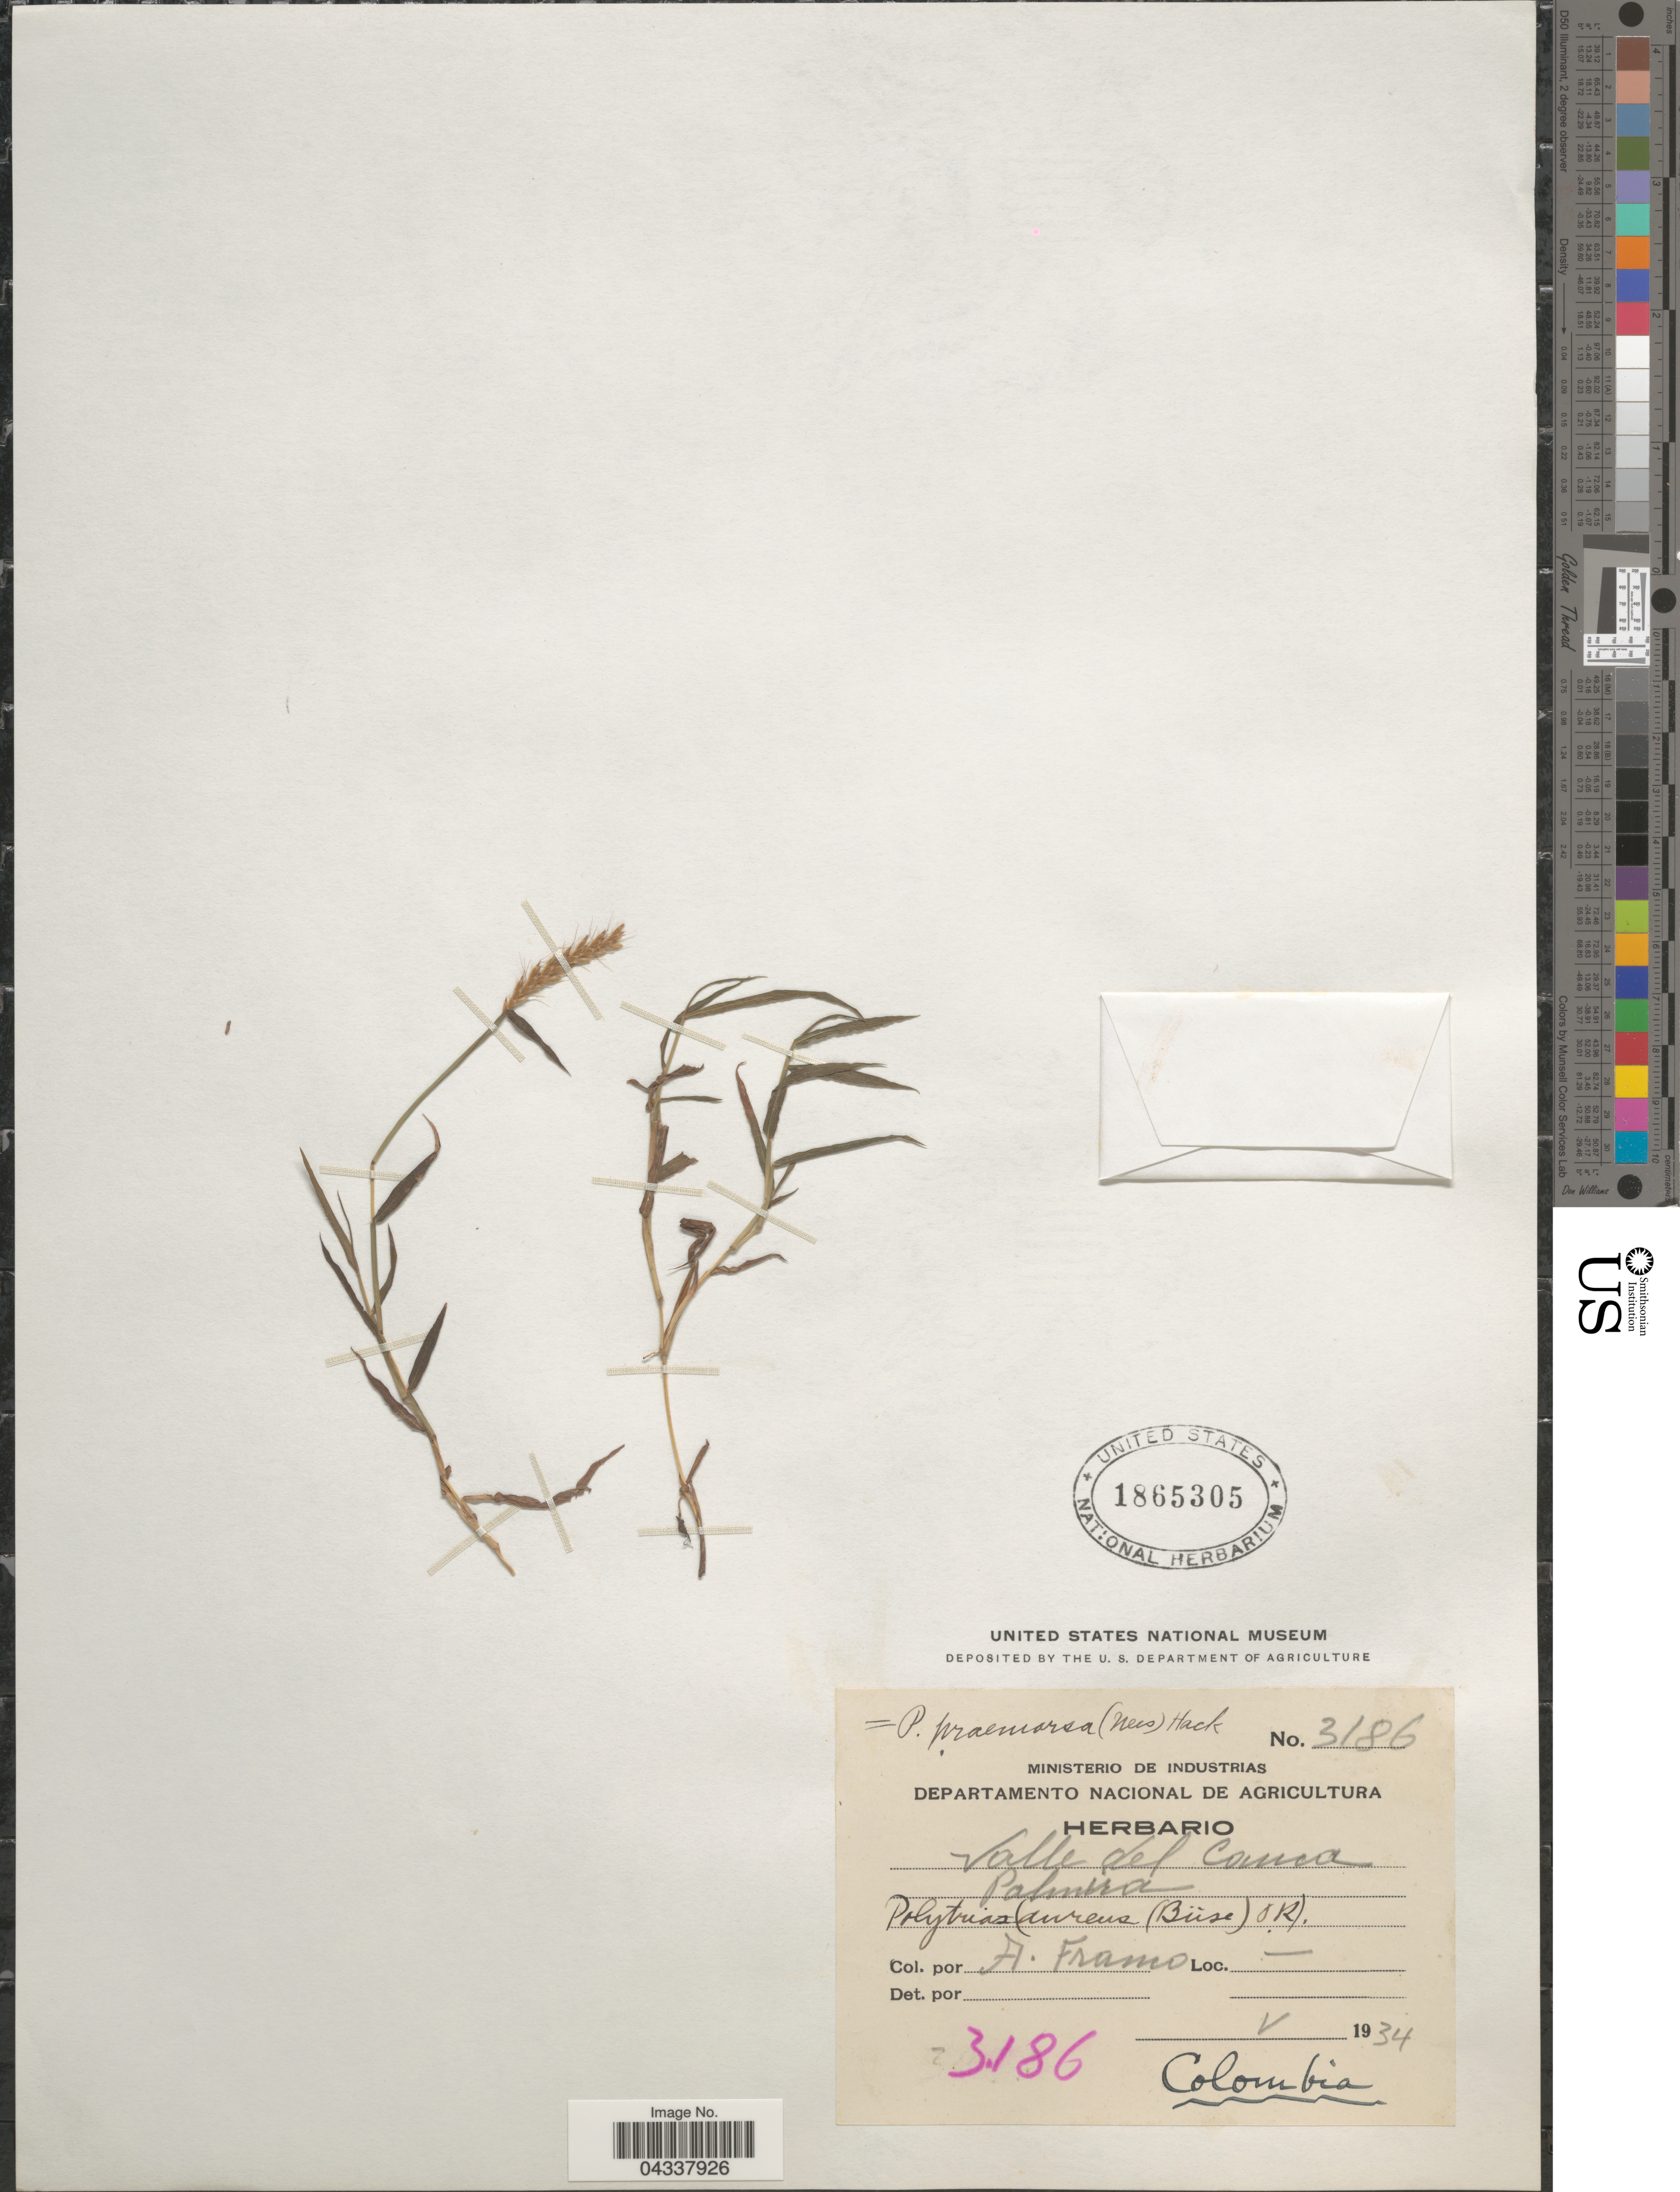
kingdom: Plantae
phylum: Tracheophyta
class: Liliopsida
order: Poales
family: Poaceae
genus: Polytrias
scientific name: Polytrias indica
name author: (Houtt.) Veldkamp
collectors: A. Franco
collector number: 3186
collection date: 1934-05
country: Colombia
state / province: Valle del Cauca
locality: Palmira.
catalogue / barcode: US 1865305